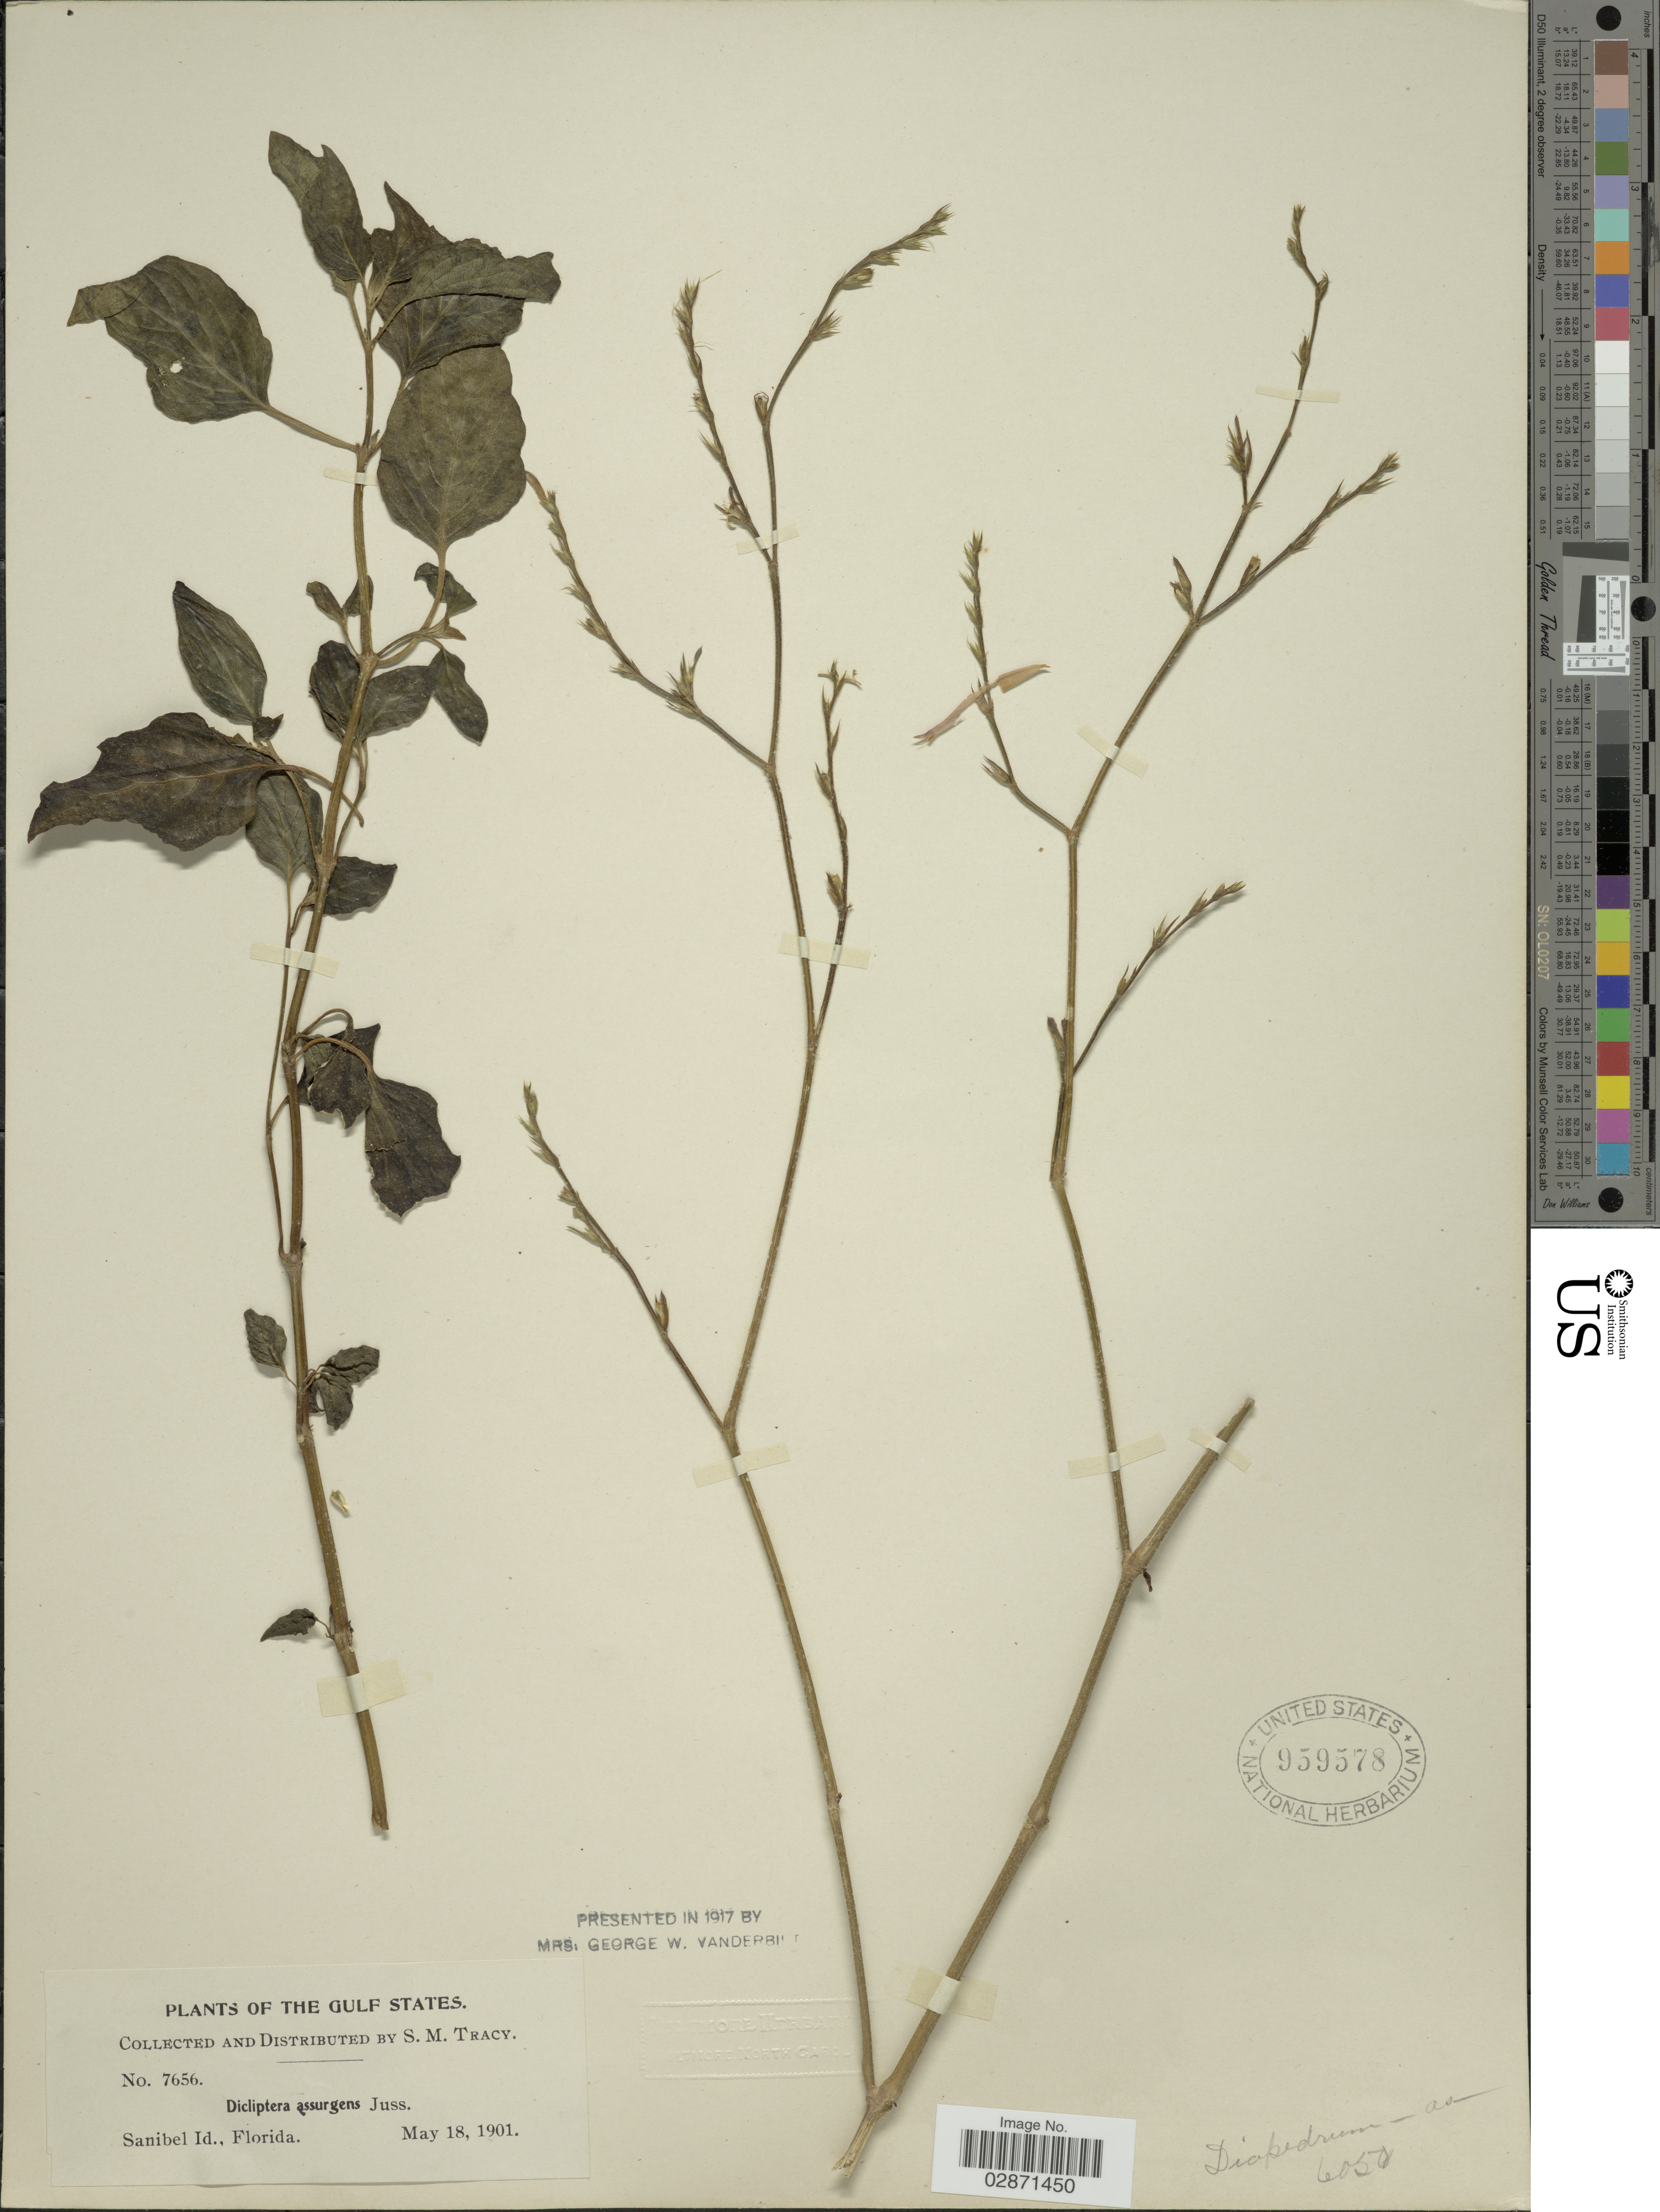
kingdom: Plantae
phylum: Tracheophyta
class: Magnoliopsida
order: Lamiales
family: Acanthaceae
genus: Dicliptera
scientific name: Dicliptera sexangularis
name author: (L.) Juss.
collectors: S. M. Tracy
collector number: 7656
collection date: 1901-05-18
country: United States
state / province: Florida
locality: The Gulf States. Sanibel Id.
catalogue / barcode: US 959578